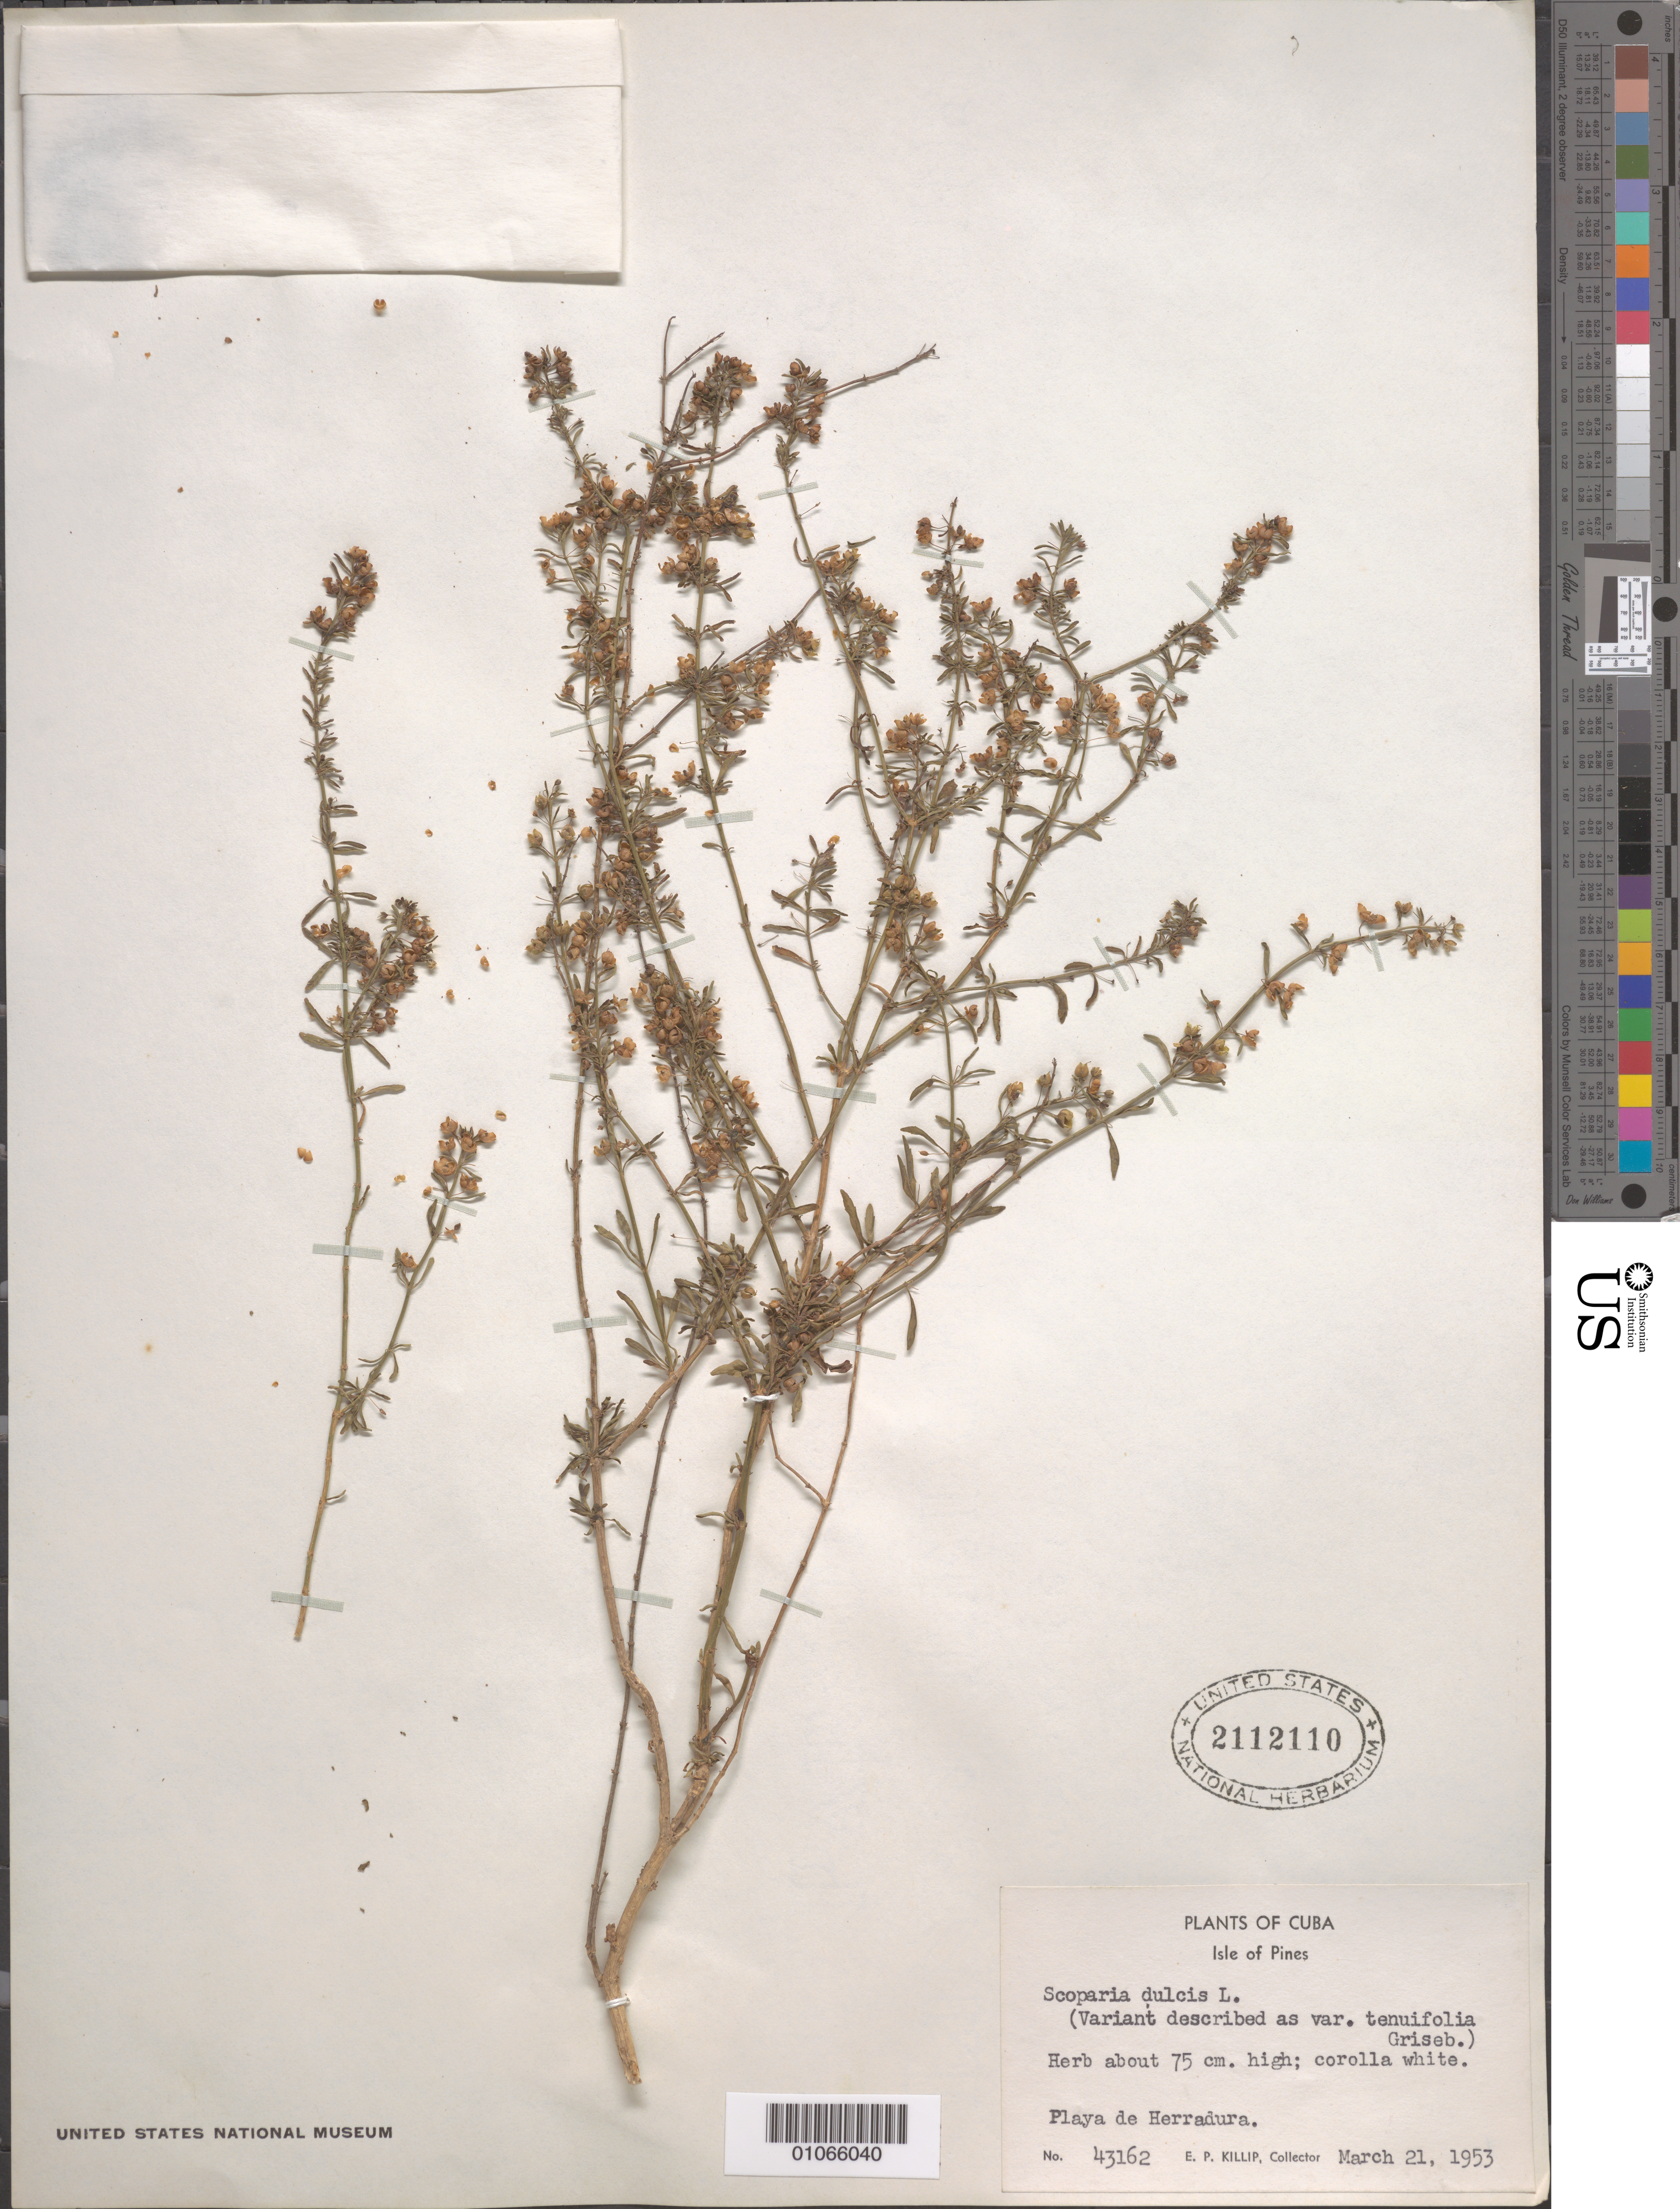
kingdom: Plantae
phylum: Tracheophyta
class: Magnoliopsida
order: Lamiales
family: Plantaginaceae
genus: Scoparia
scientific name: Scoparia dulcis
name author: L.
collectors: E. P. Killip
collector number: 43162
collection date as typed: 21 Mar 1953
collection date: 1953-03-21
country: Cuba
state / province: Isla de La Juventud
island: Isla de la Juventud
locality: Herradura beach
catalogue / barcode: US 2112110